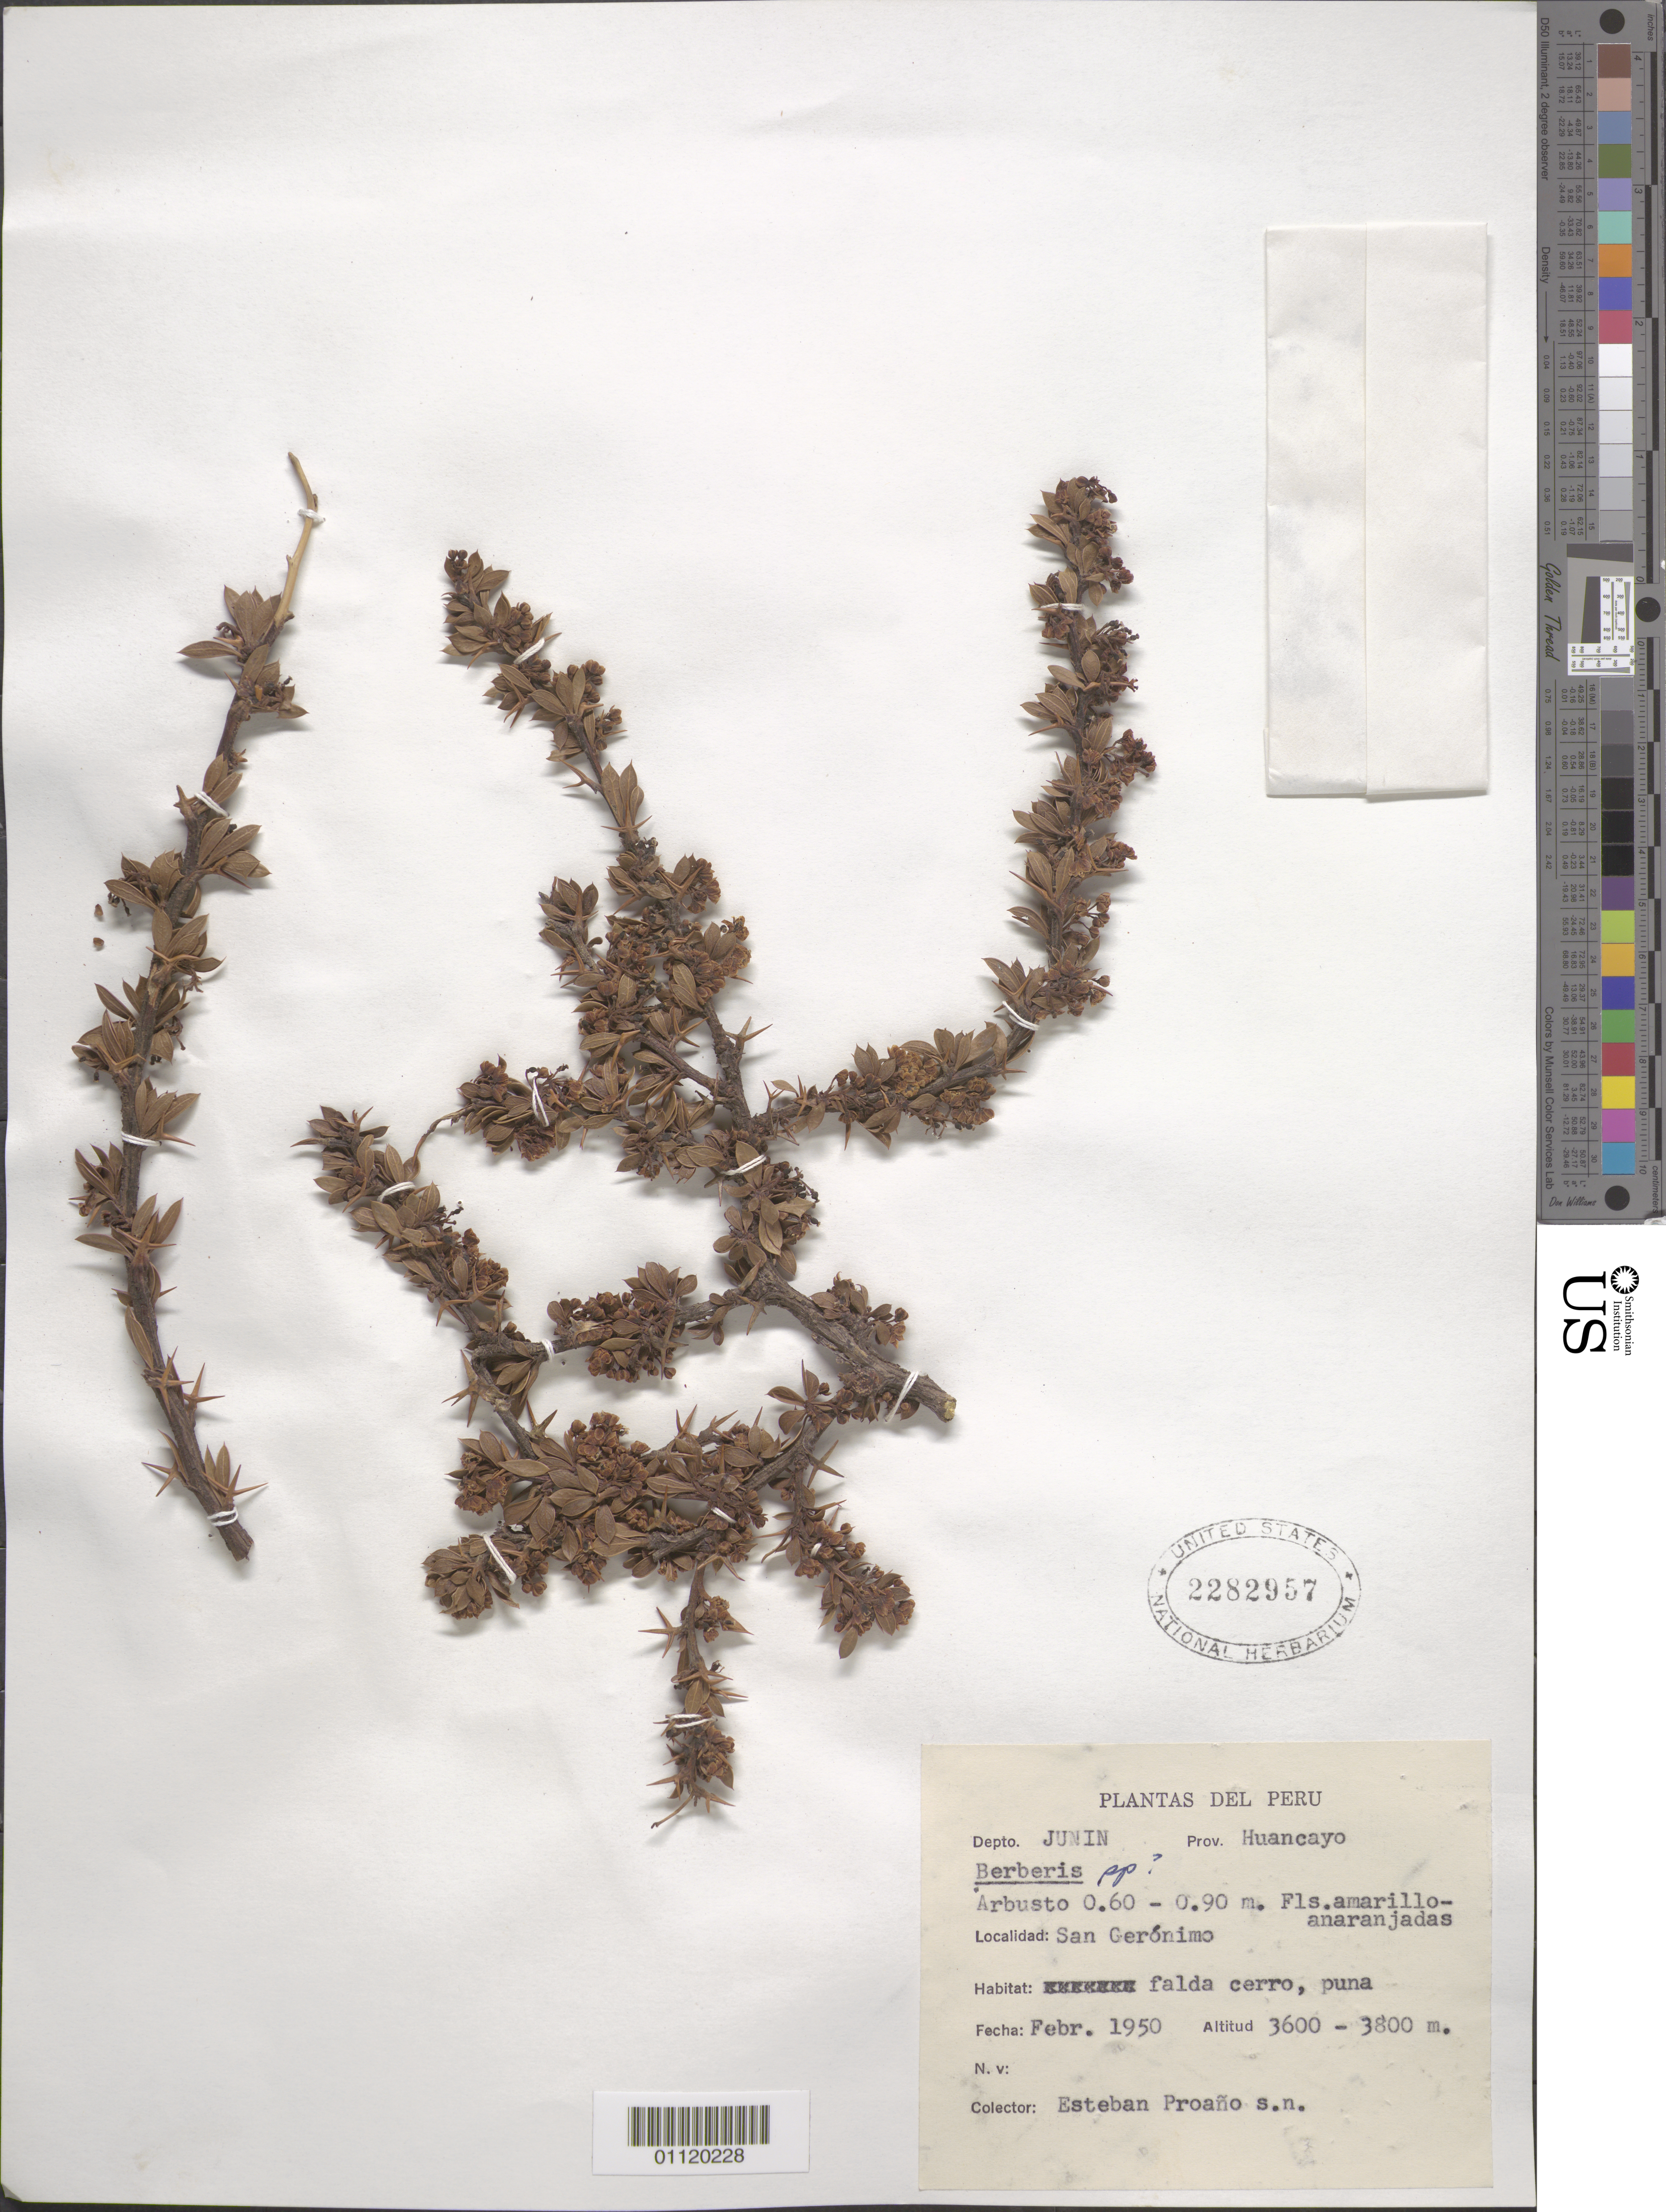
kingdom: Plantae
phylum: Tracheophyta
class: Magnoliopsida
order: Ranunculales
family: Berberidaceae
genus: Berberis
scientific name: Berberis sp.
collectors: E. Proaño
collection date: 1950-02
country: Peru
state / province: Junín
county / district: Huancayo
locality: San Gerónimo. Habitat falda cerro (hill slopes), puna.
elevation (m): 3600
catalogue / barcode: US 2282957